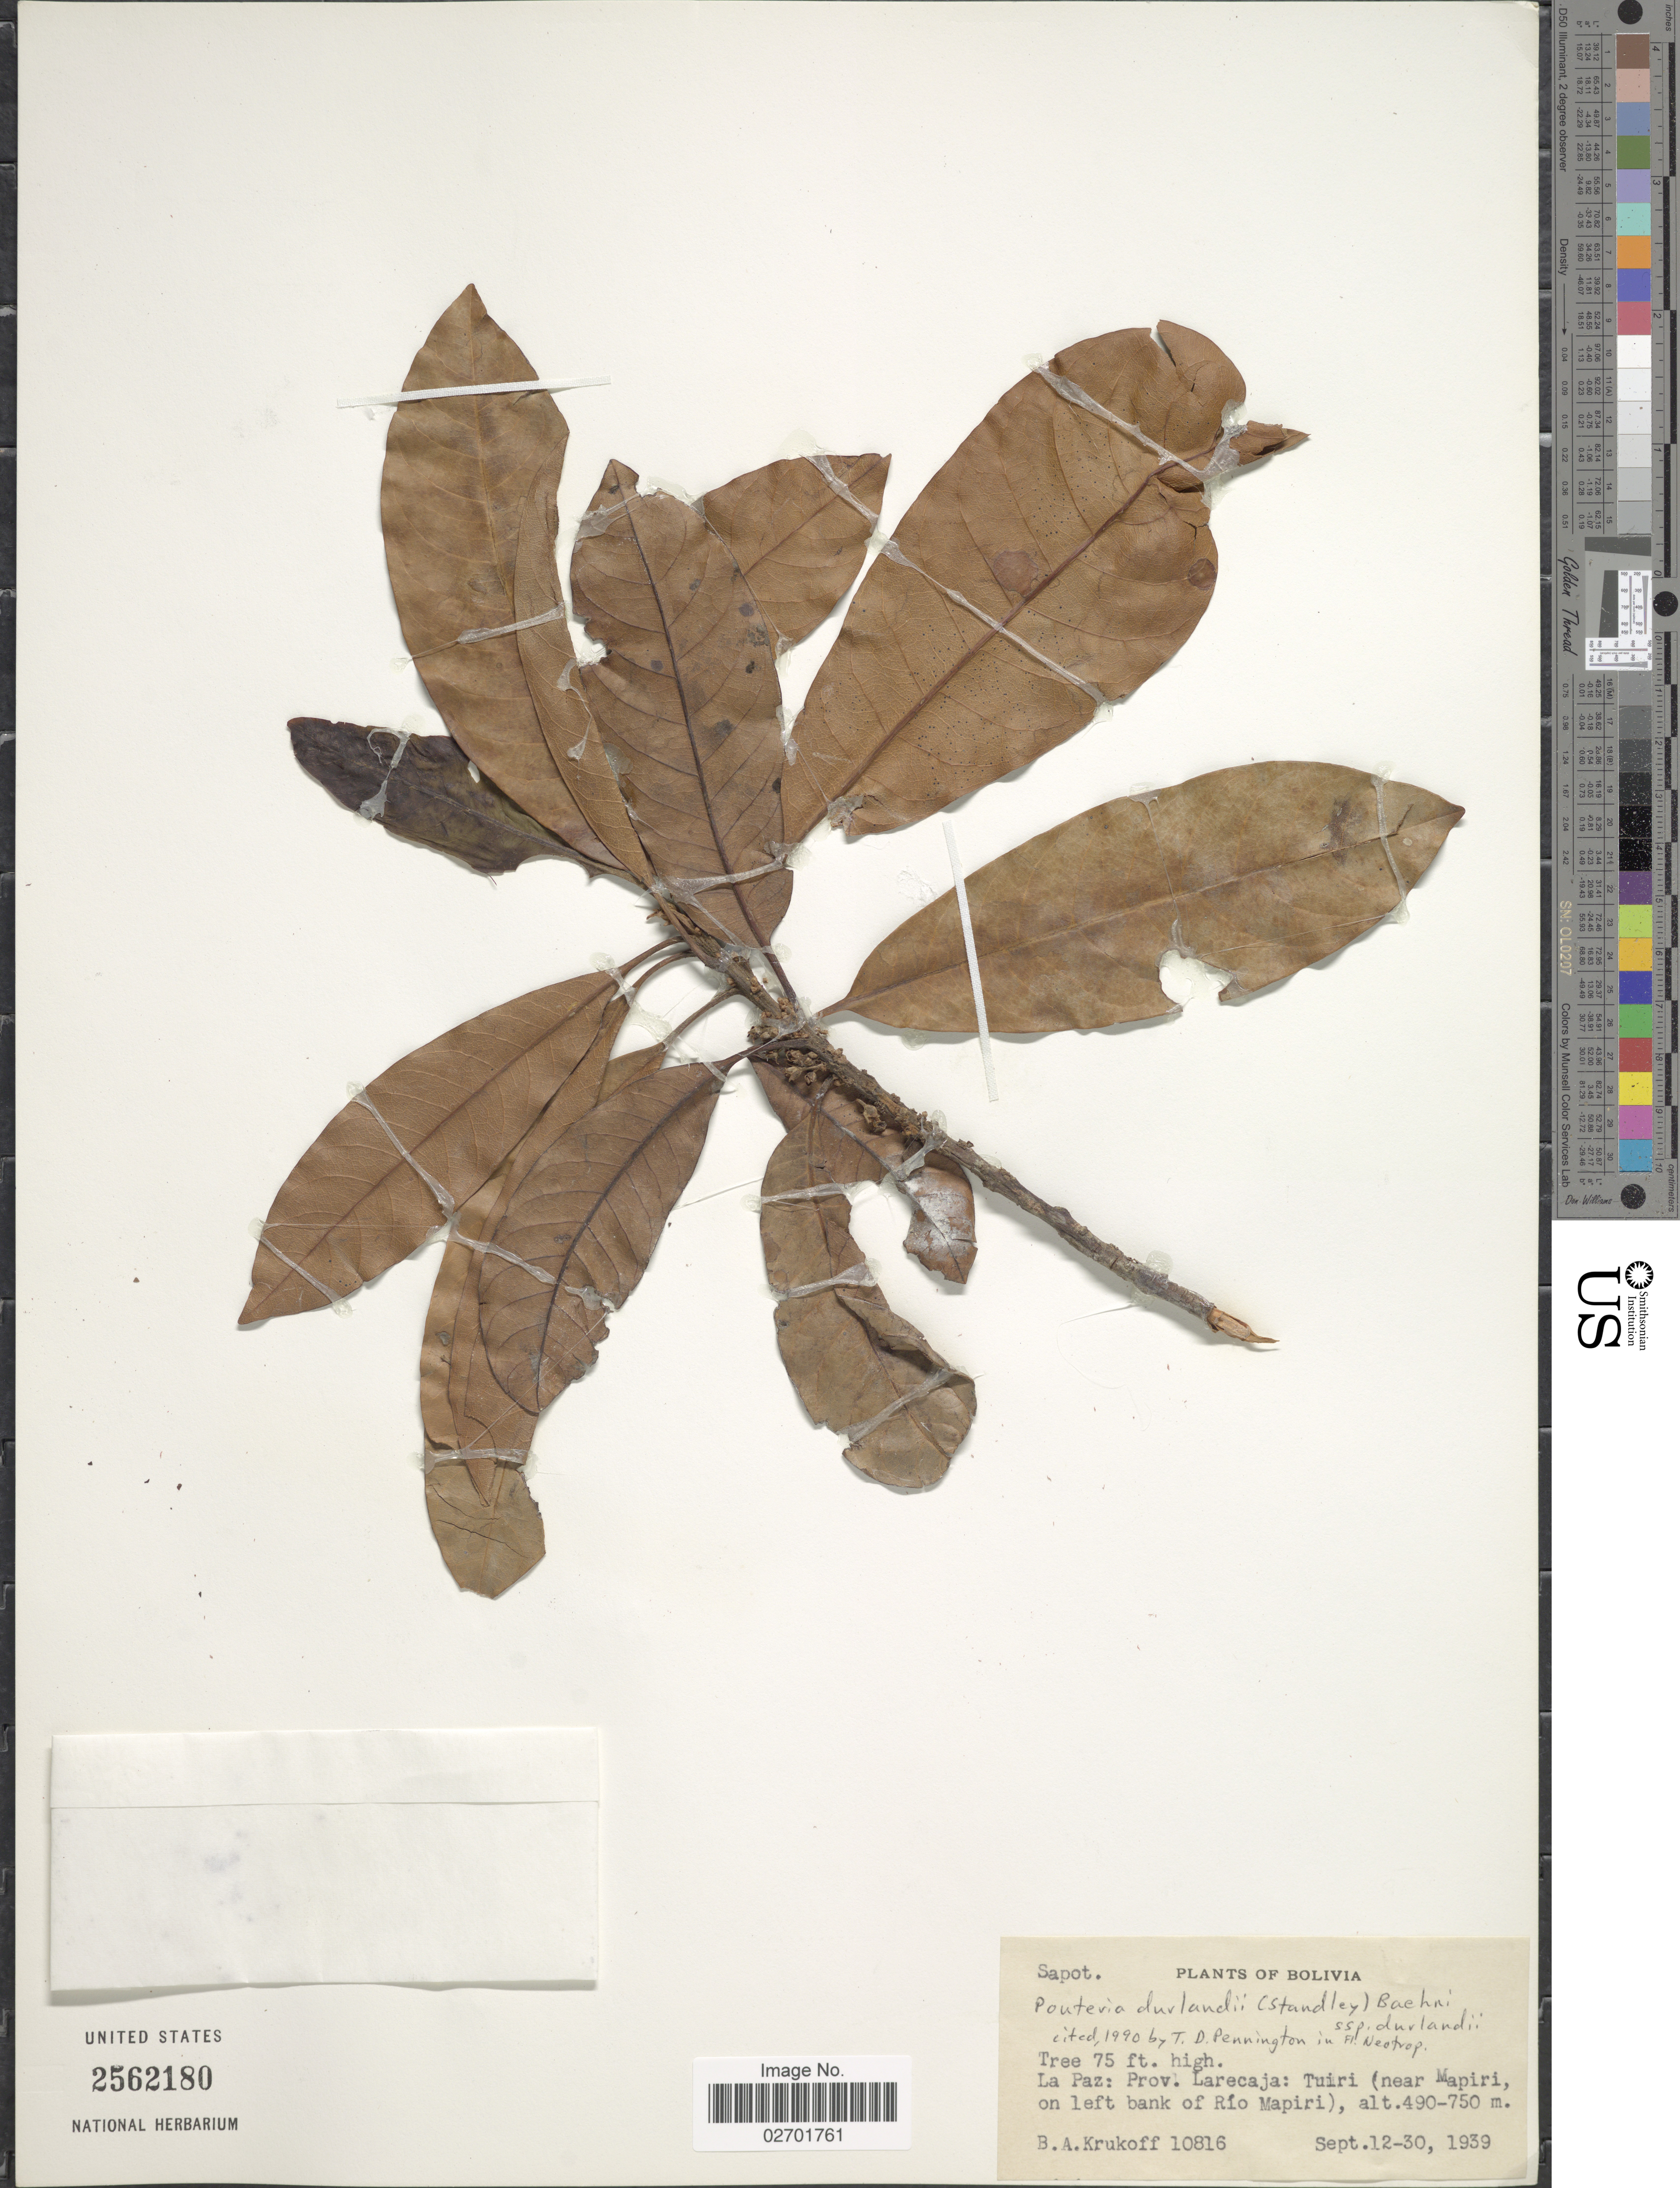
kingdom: Plantae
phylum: Tracheophyta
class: Magnoliopsida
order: Ericales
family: Sapotaceae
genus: Pouteria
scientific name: Pouteria durlandii subsp. durlandii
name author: (Standl.) Baehni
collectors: B. A. Krukoff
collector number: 10816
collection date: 1939-09-12/1939-09-30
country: Bolivia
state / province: La Paz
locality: La Paz: Prov. Larecaja: Tuiri (near Mapiri, on left bank of Rio Mapiri)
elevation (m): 490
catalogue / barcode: US 2562180